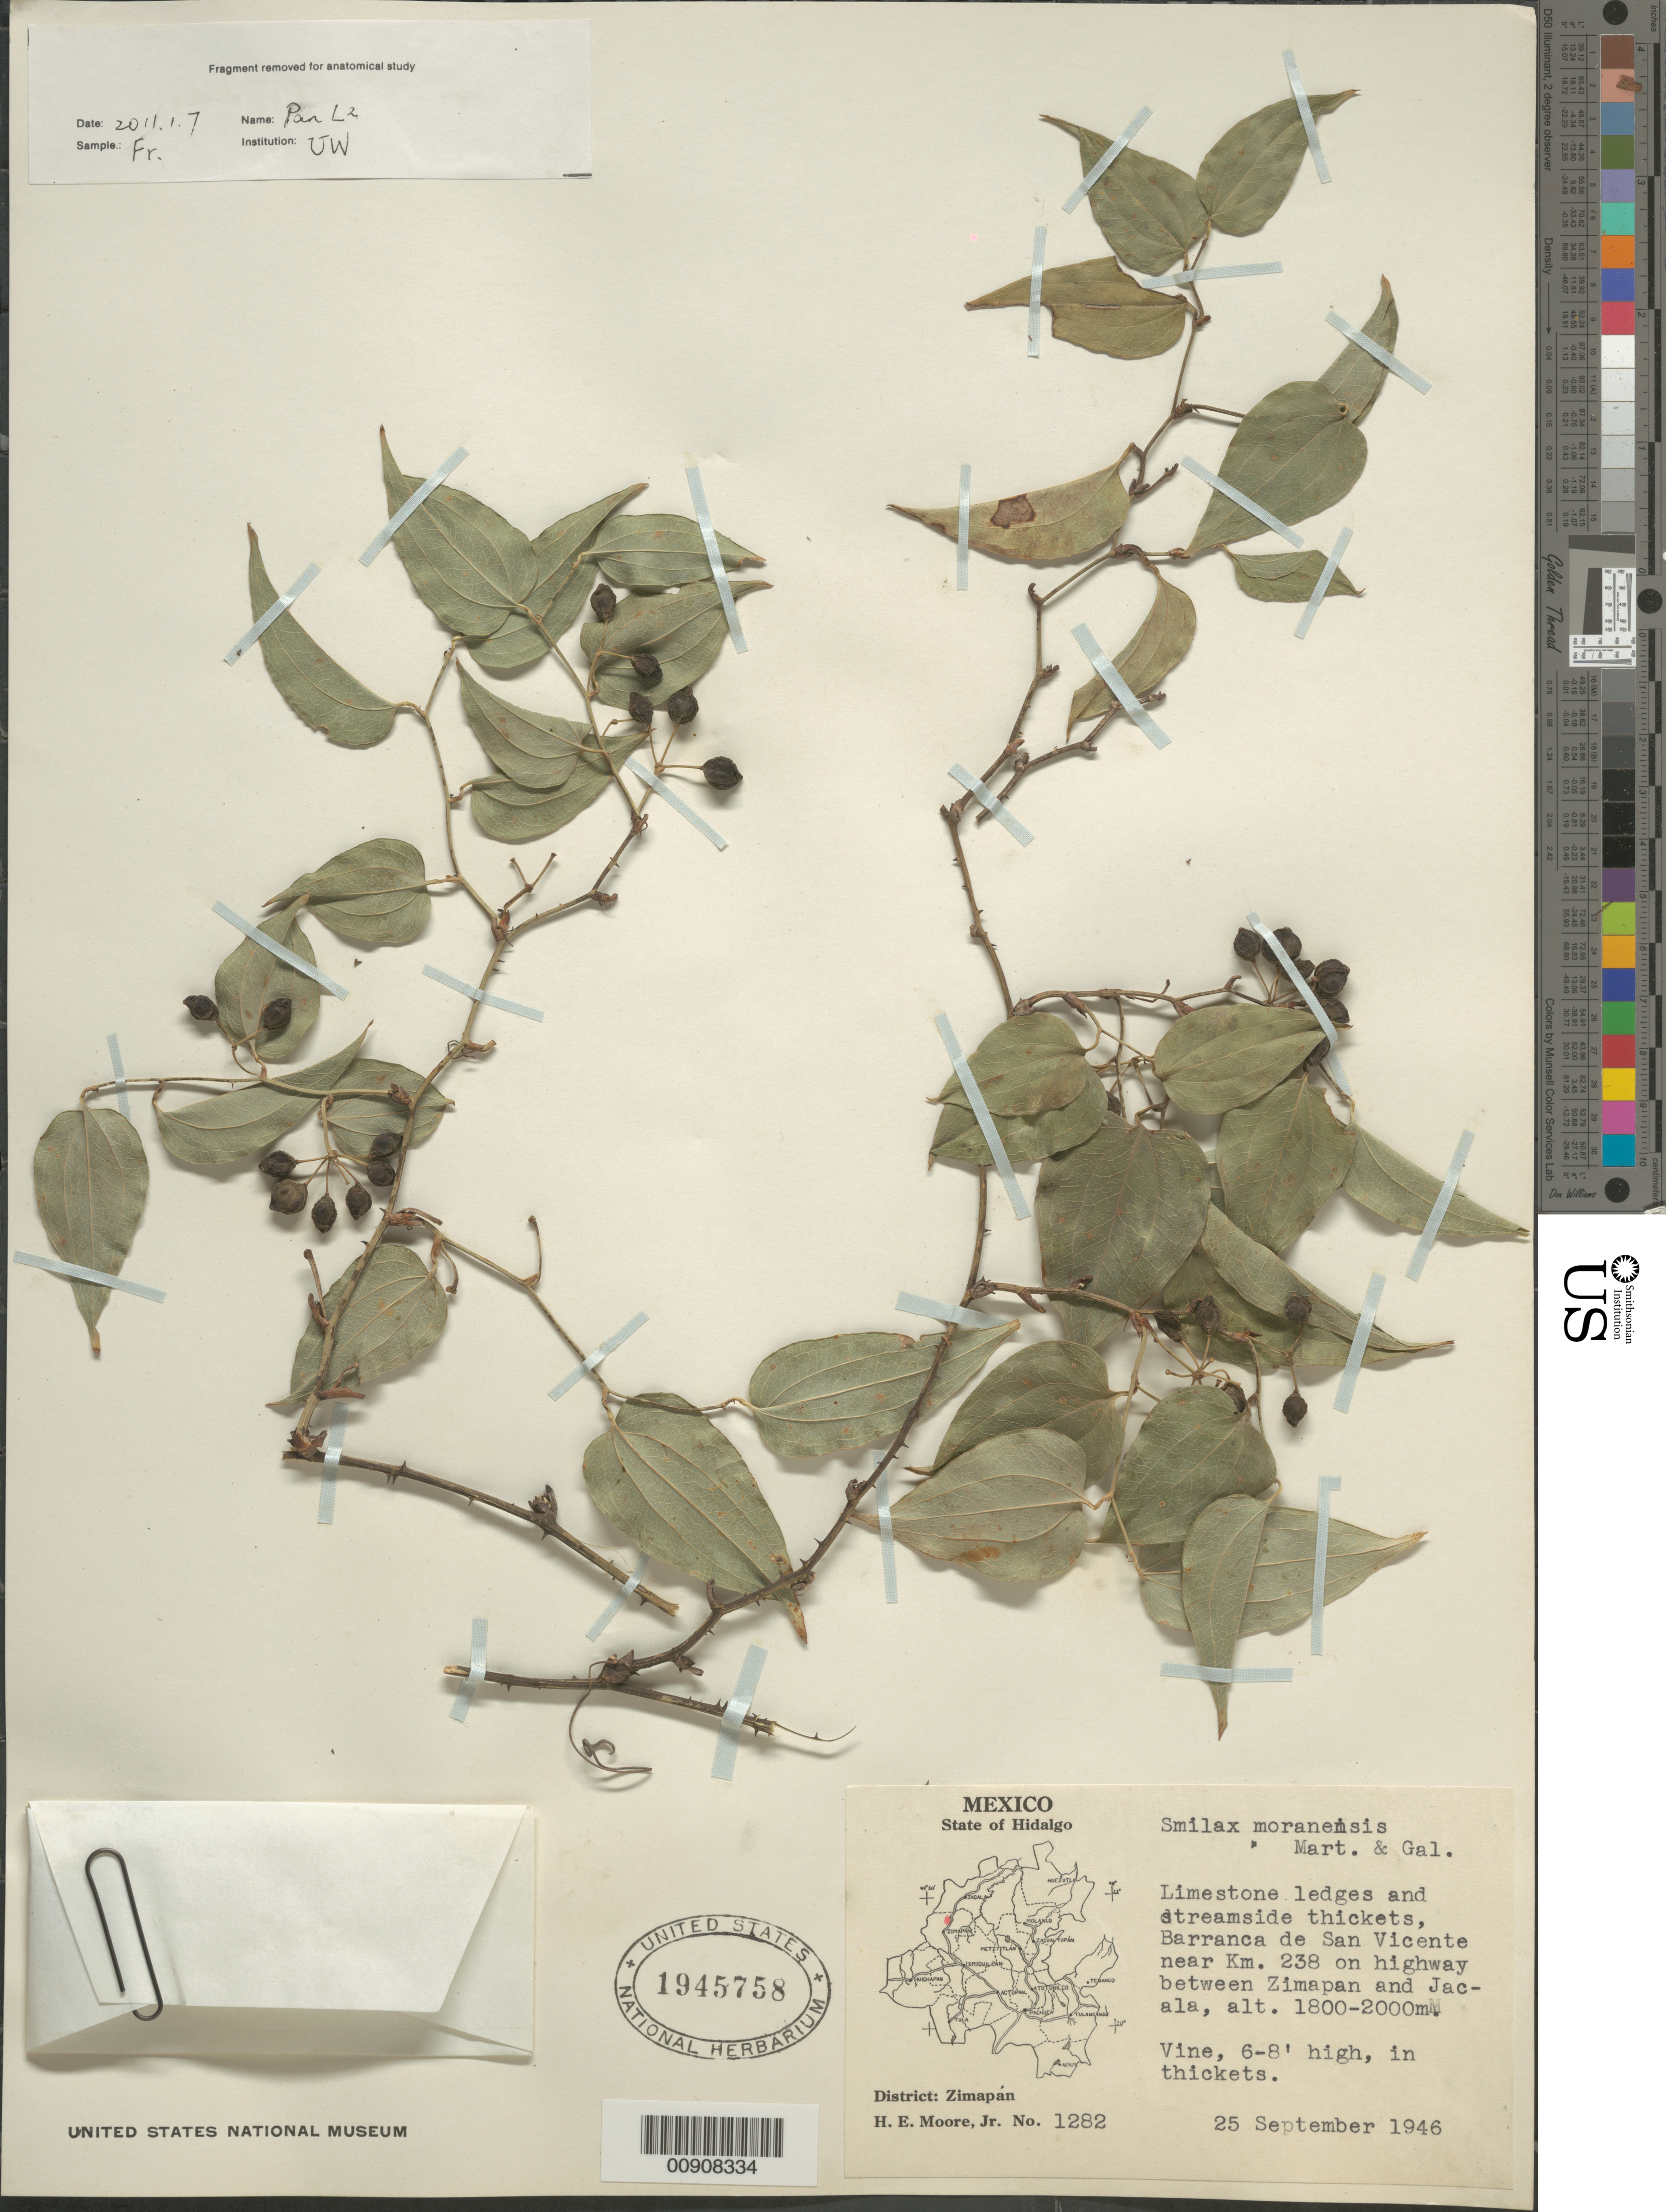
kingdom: Plantae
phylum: Tracheophyta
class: Liliopsida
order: Liliales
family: Smilacaceae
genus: Smilax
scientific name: Smilax moranensis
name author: M. Martens & Galeotti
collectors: H. E. Moore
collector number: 1282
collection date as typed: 25 Sep 1946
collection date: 1946-09-25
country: Mexico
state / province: Hidalgo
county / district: Zimapán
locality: Barranca de San Vicente near Km. 238 on highway between Zimapán and Jalacala, District Zimapán, State of Hidalgo.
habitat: In thickets. Limestone ledges and streamside thickets.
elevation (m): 1800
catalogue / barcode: US 1945758